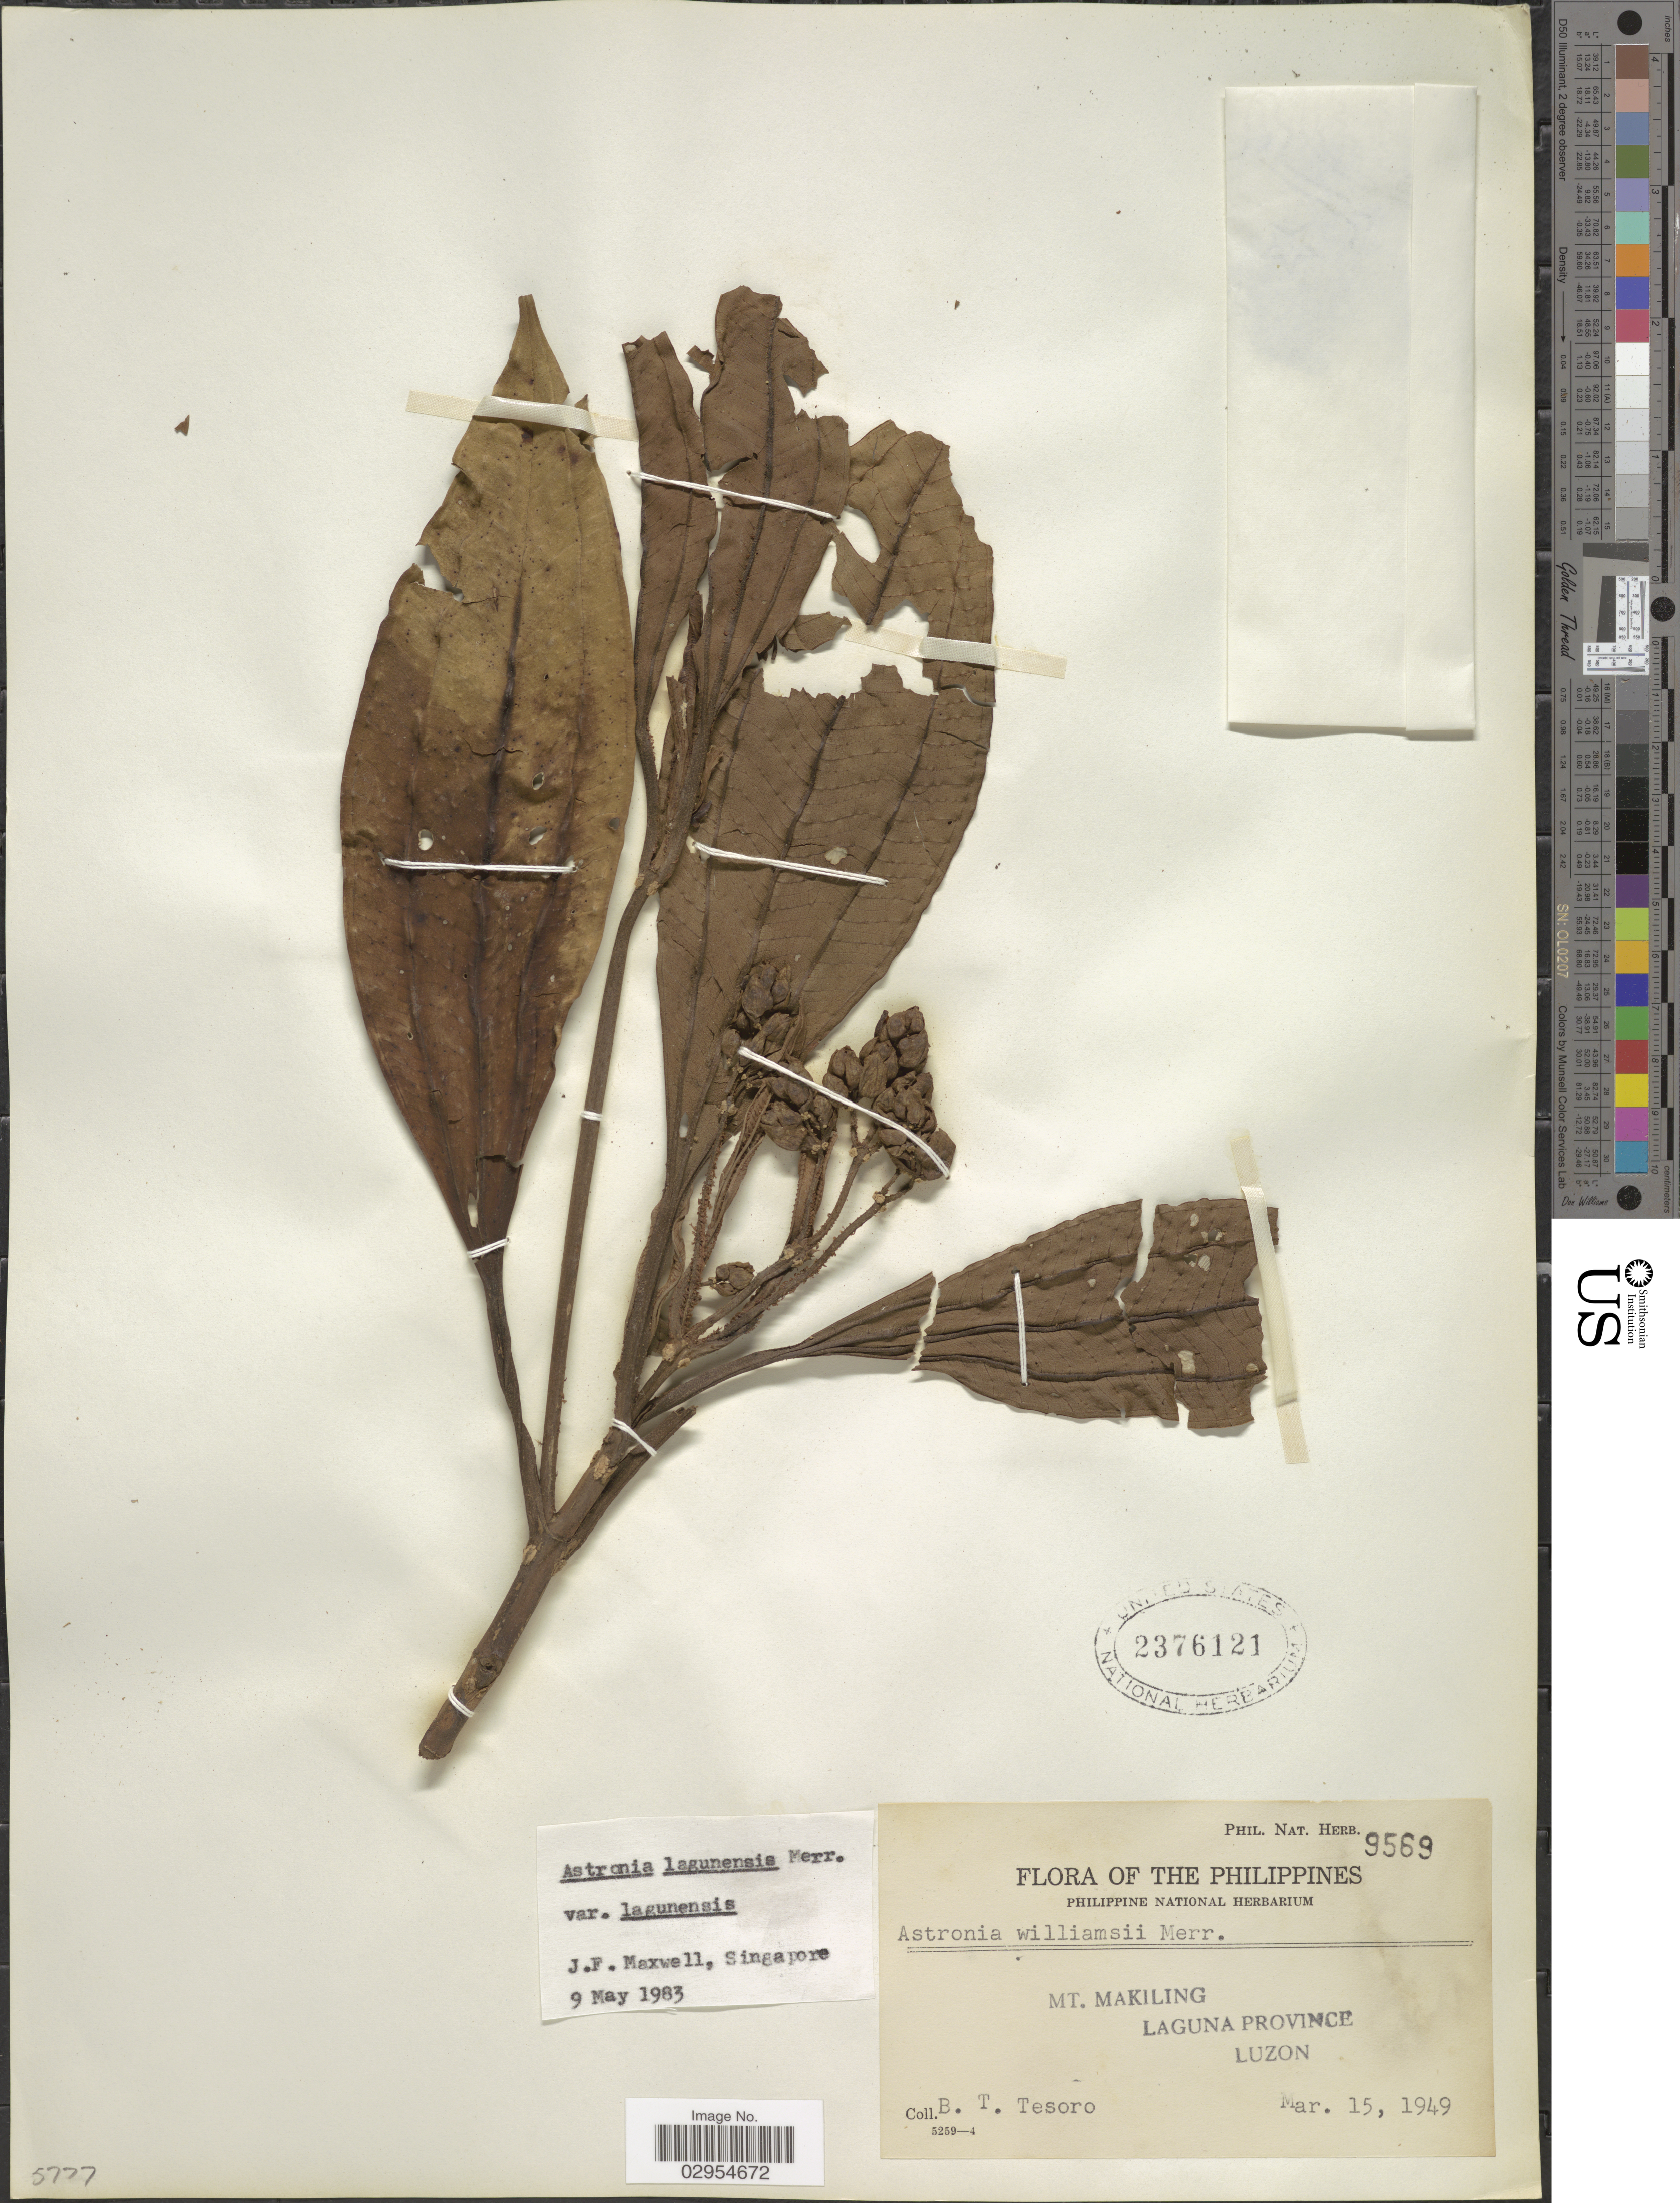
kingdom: Plantae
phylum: Tracheophyta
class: Magnoliopsida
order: Myrtales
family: Melastomataceae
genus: Astronia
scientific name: Astronia lagunensis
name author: Merr.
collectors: B. Tesoro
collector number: Phil. Nat. Herb.9569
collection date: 1949-03-15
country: Philippines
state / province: Calabarzon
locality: Mt. Makiling, Laguna Province. Luzon.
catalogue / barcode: US 2376121